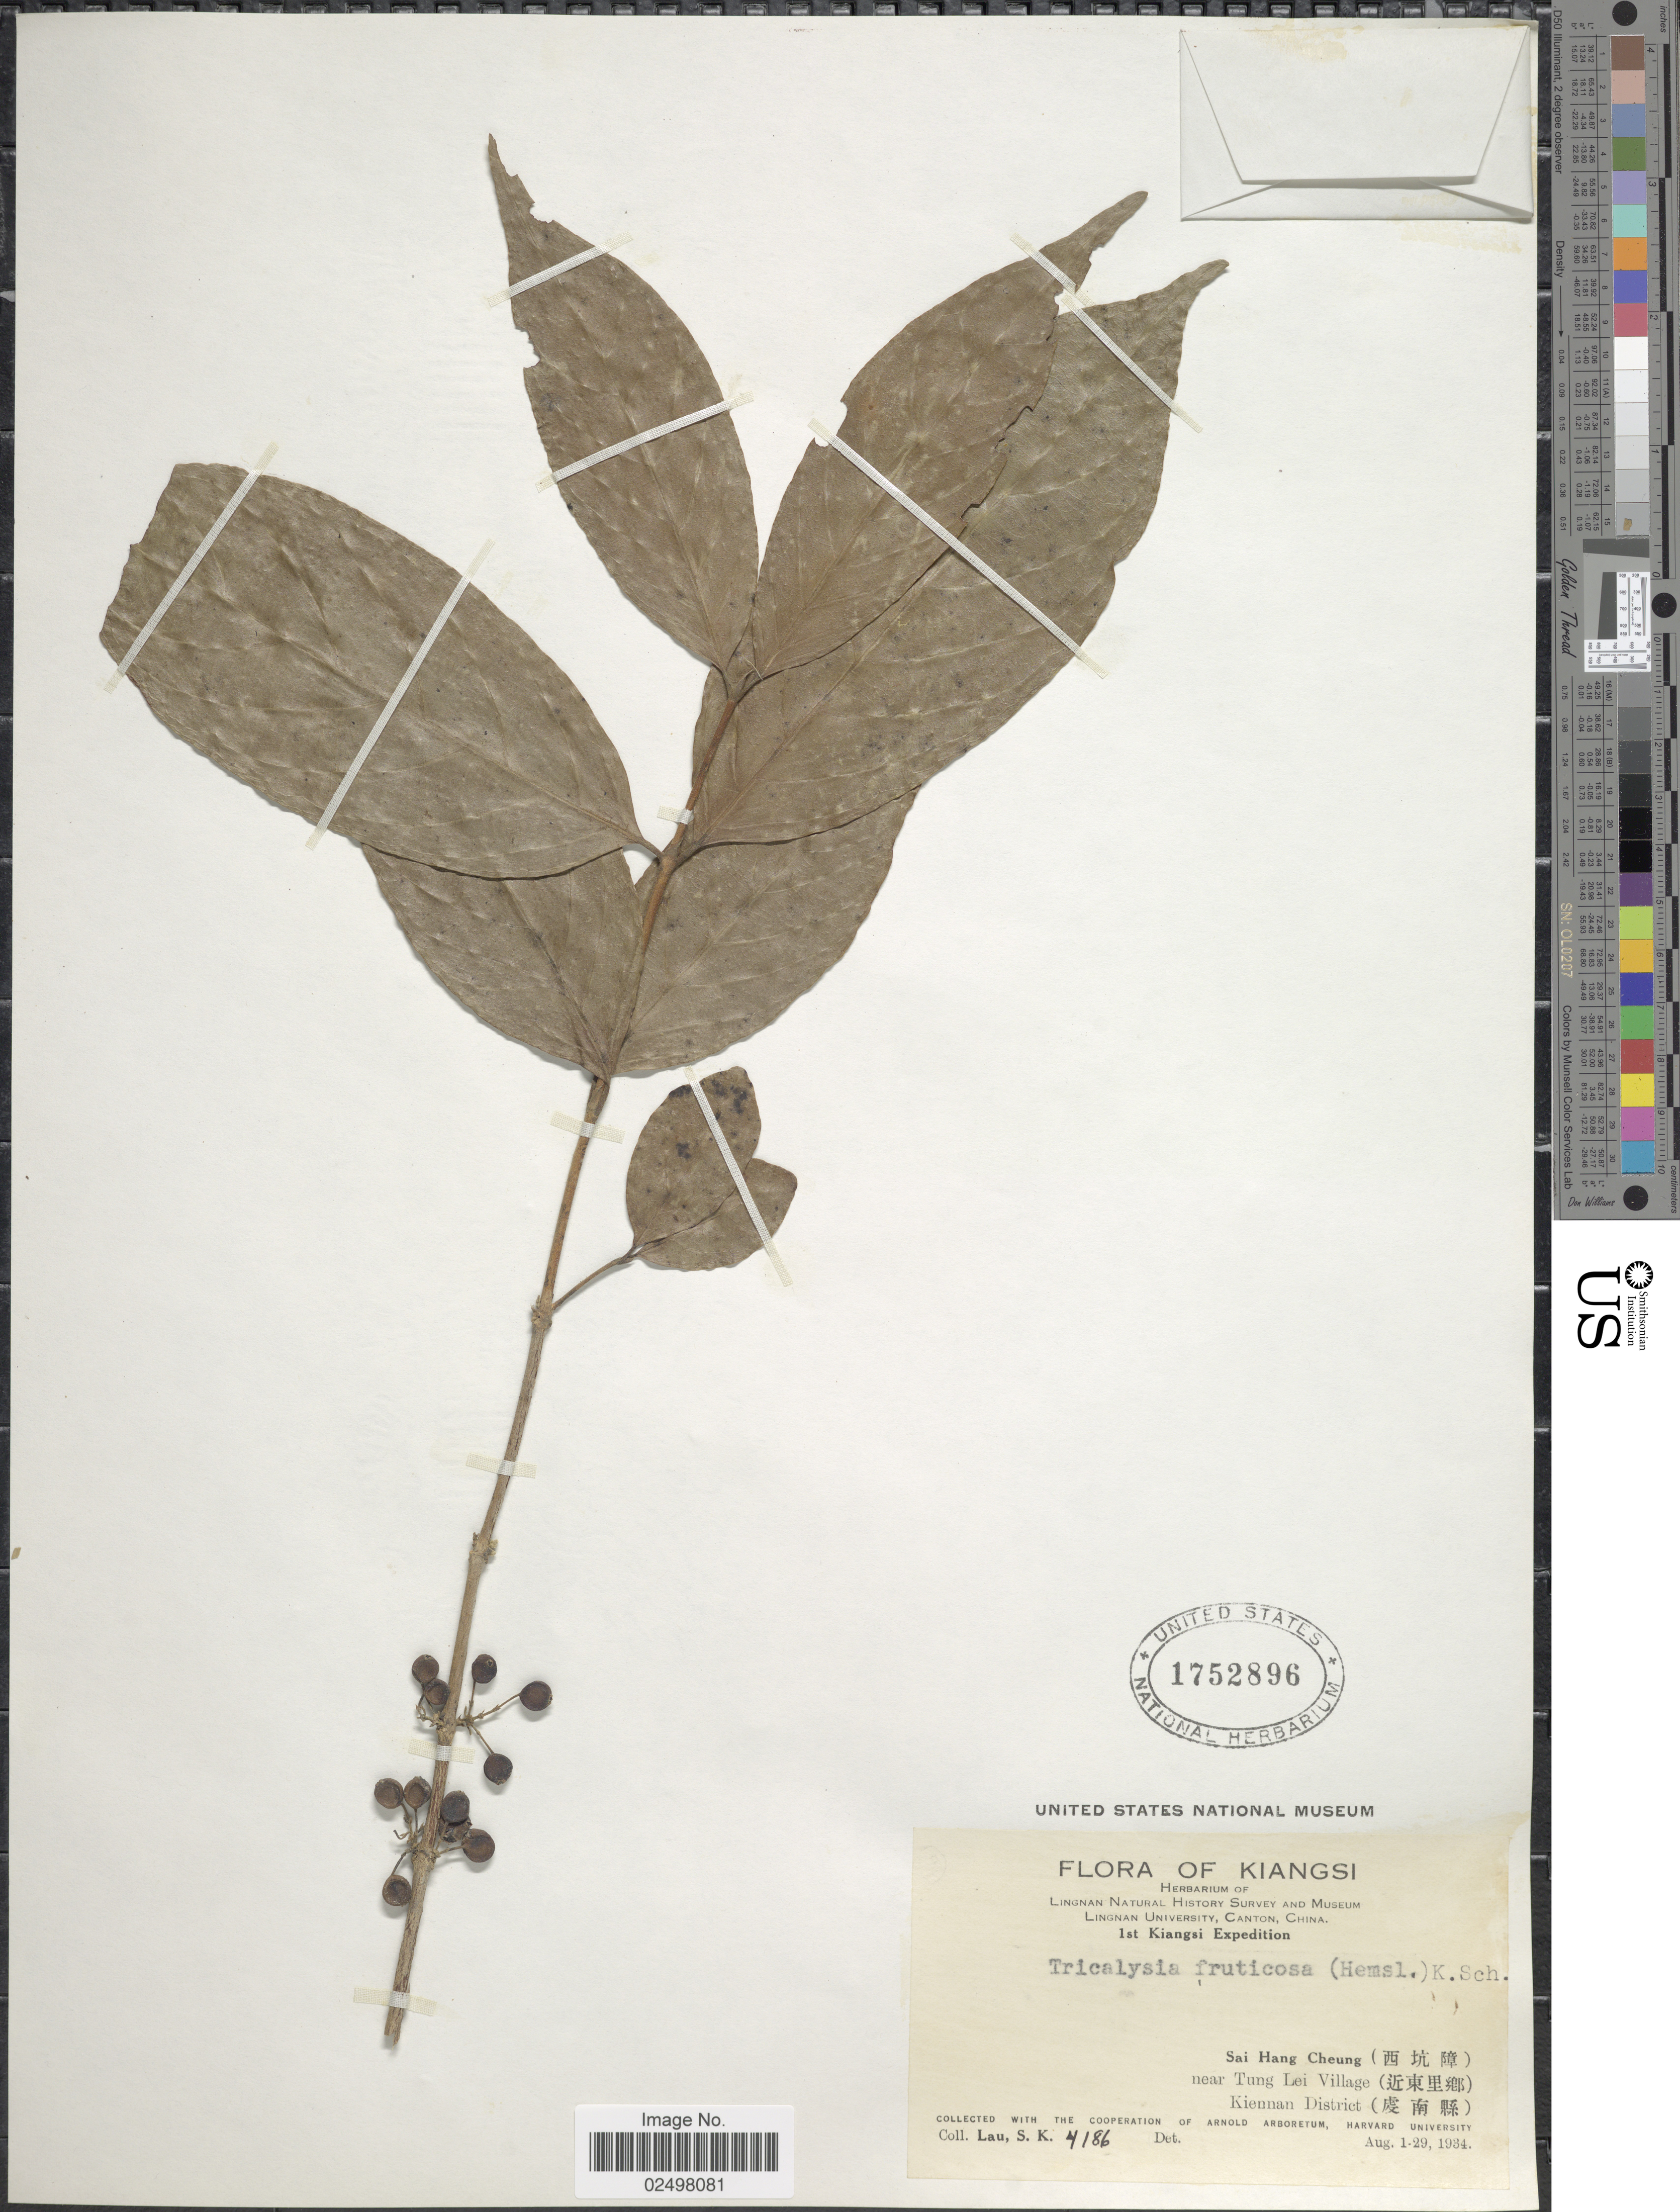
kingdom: Plantae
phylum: Tracheophyta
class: Magnoliopsida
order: Gentianales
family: Rubiaceae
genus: Tricalysia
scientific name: Tricalysia fruticosa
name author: (Hemsl.) K. Schum. ex E. Pritz.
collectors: S. K. Lau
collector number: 4186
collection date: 1934-08-01/1934-08-29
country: China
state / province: Jiangxi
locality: Kiangsi, Sai Hang Cheung, near Tung Lei Village, Kiennan District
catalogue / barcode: US 1752896